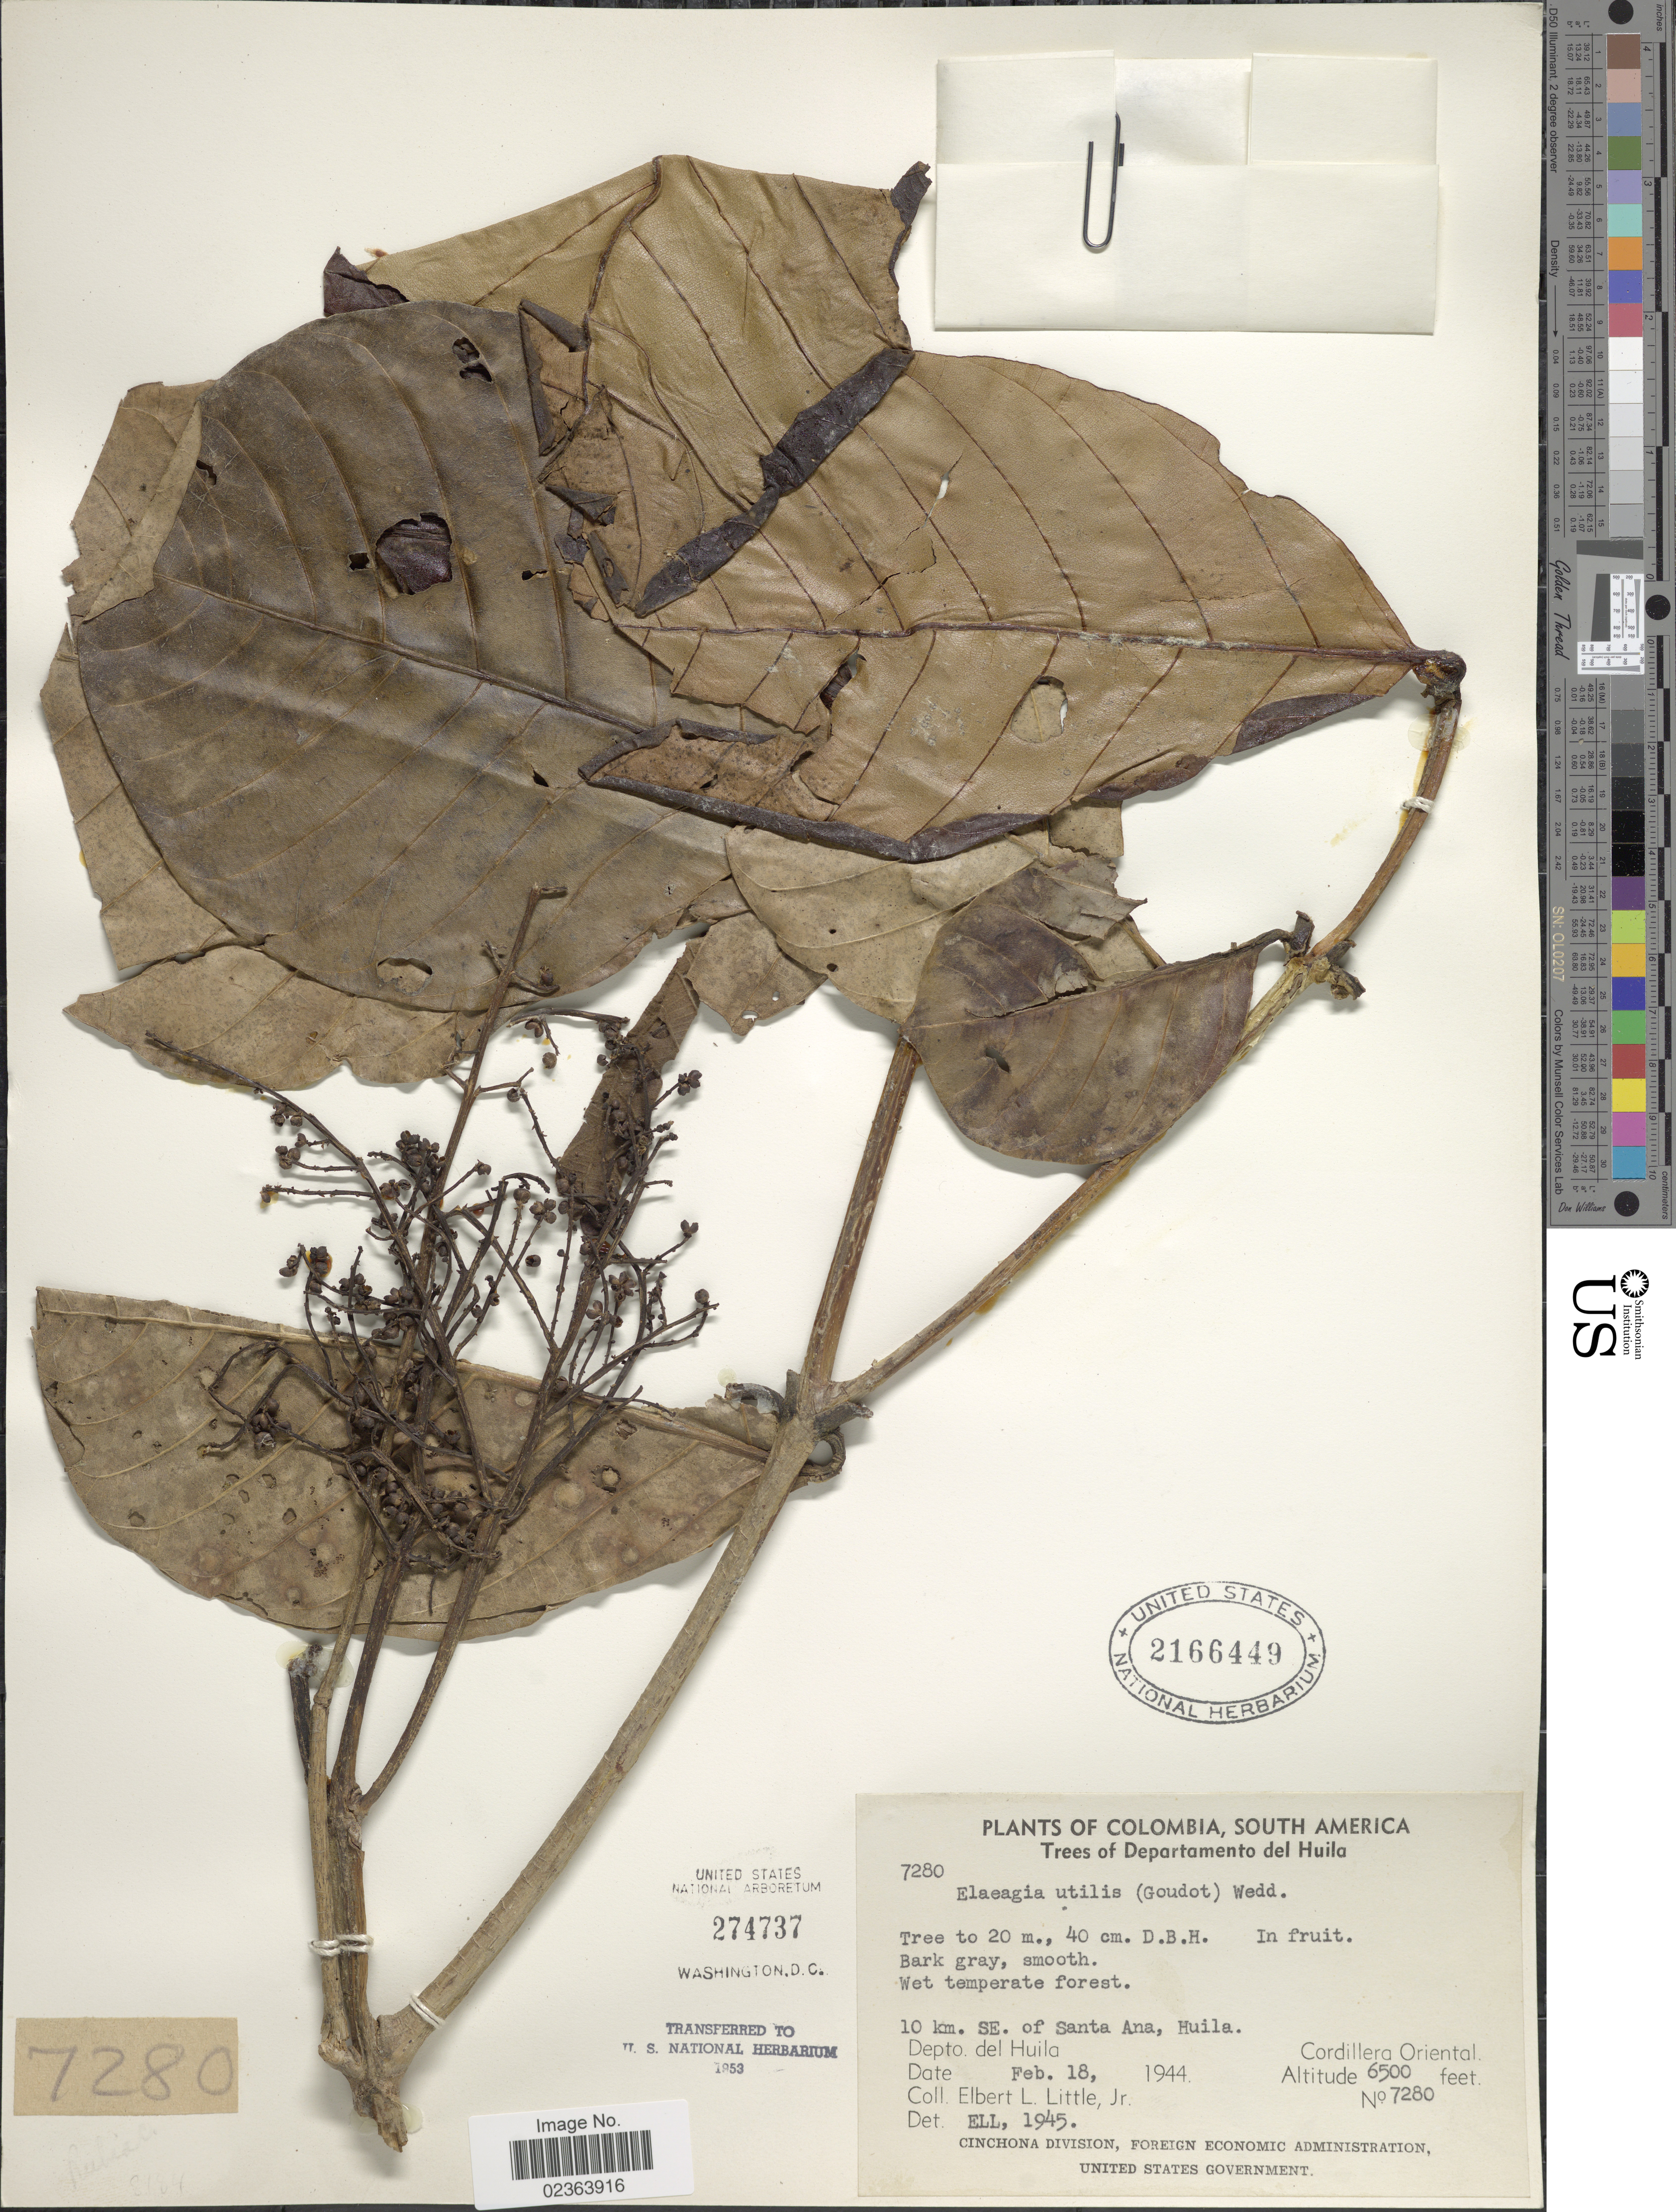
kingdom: Plantae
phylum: Tracheophyta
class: Magnoliopsida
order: Gentianales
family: Rubiaceae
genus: Elaeagia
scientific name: Elaeagia utilis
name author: (Goudot) Wedd.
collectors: E. L. Little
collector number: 7280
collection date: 1944-02-18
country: Colombia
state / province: Huila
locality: Departamento del Huila, 10 km. SE. of Santa Ana, Huila, Cordillera Oriental, Dept. del Huila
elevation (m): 1981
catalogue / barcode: US 2166449